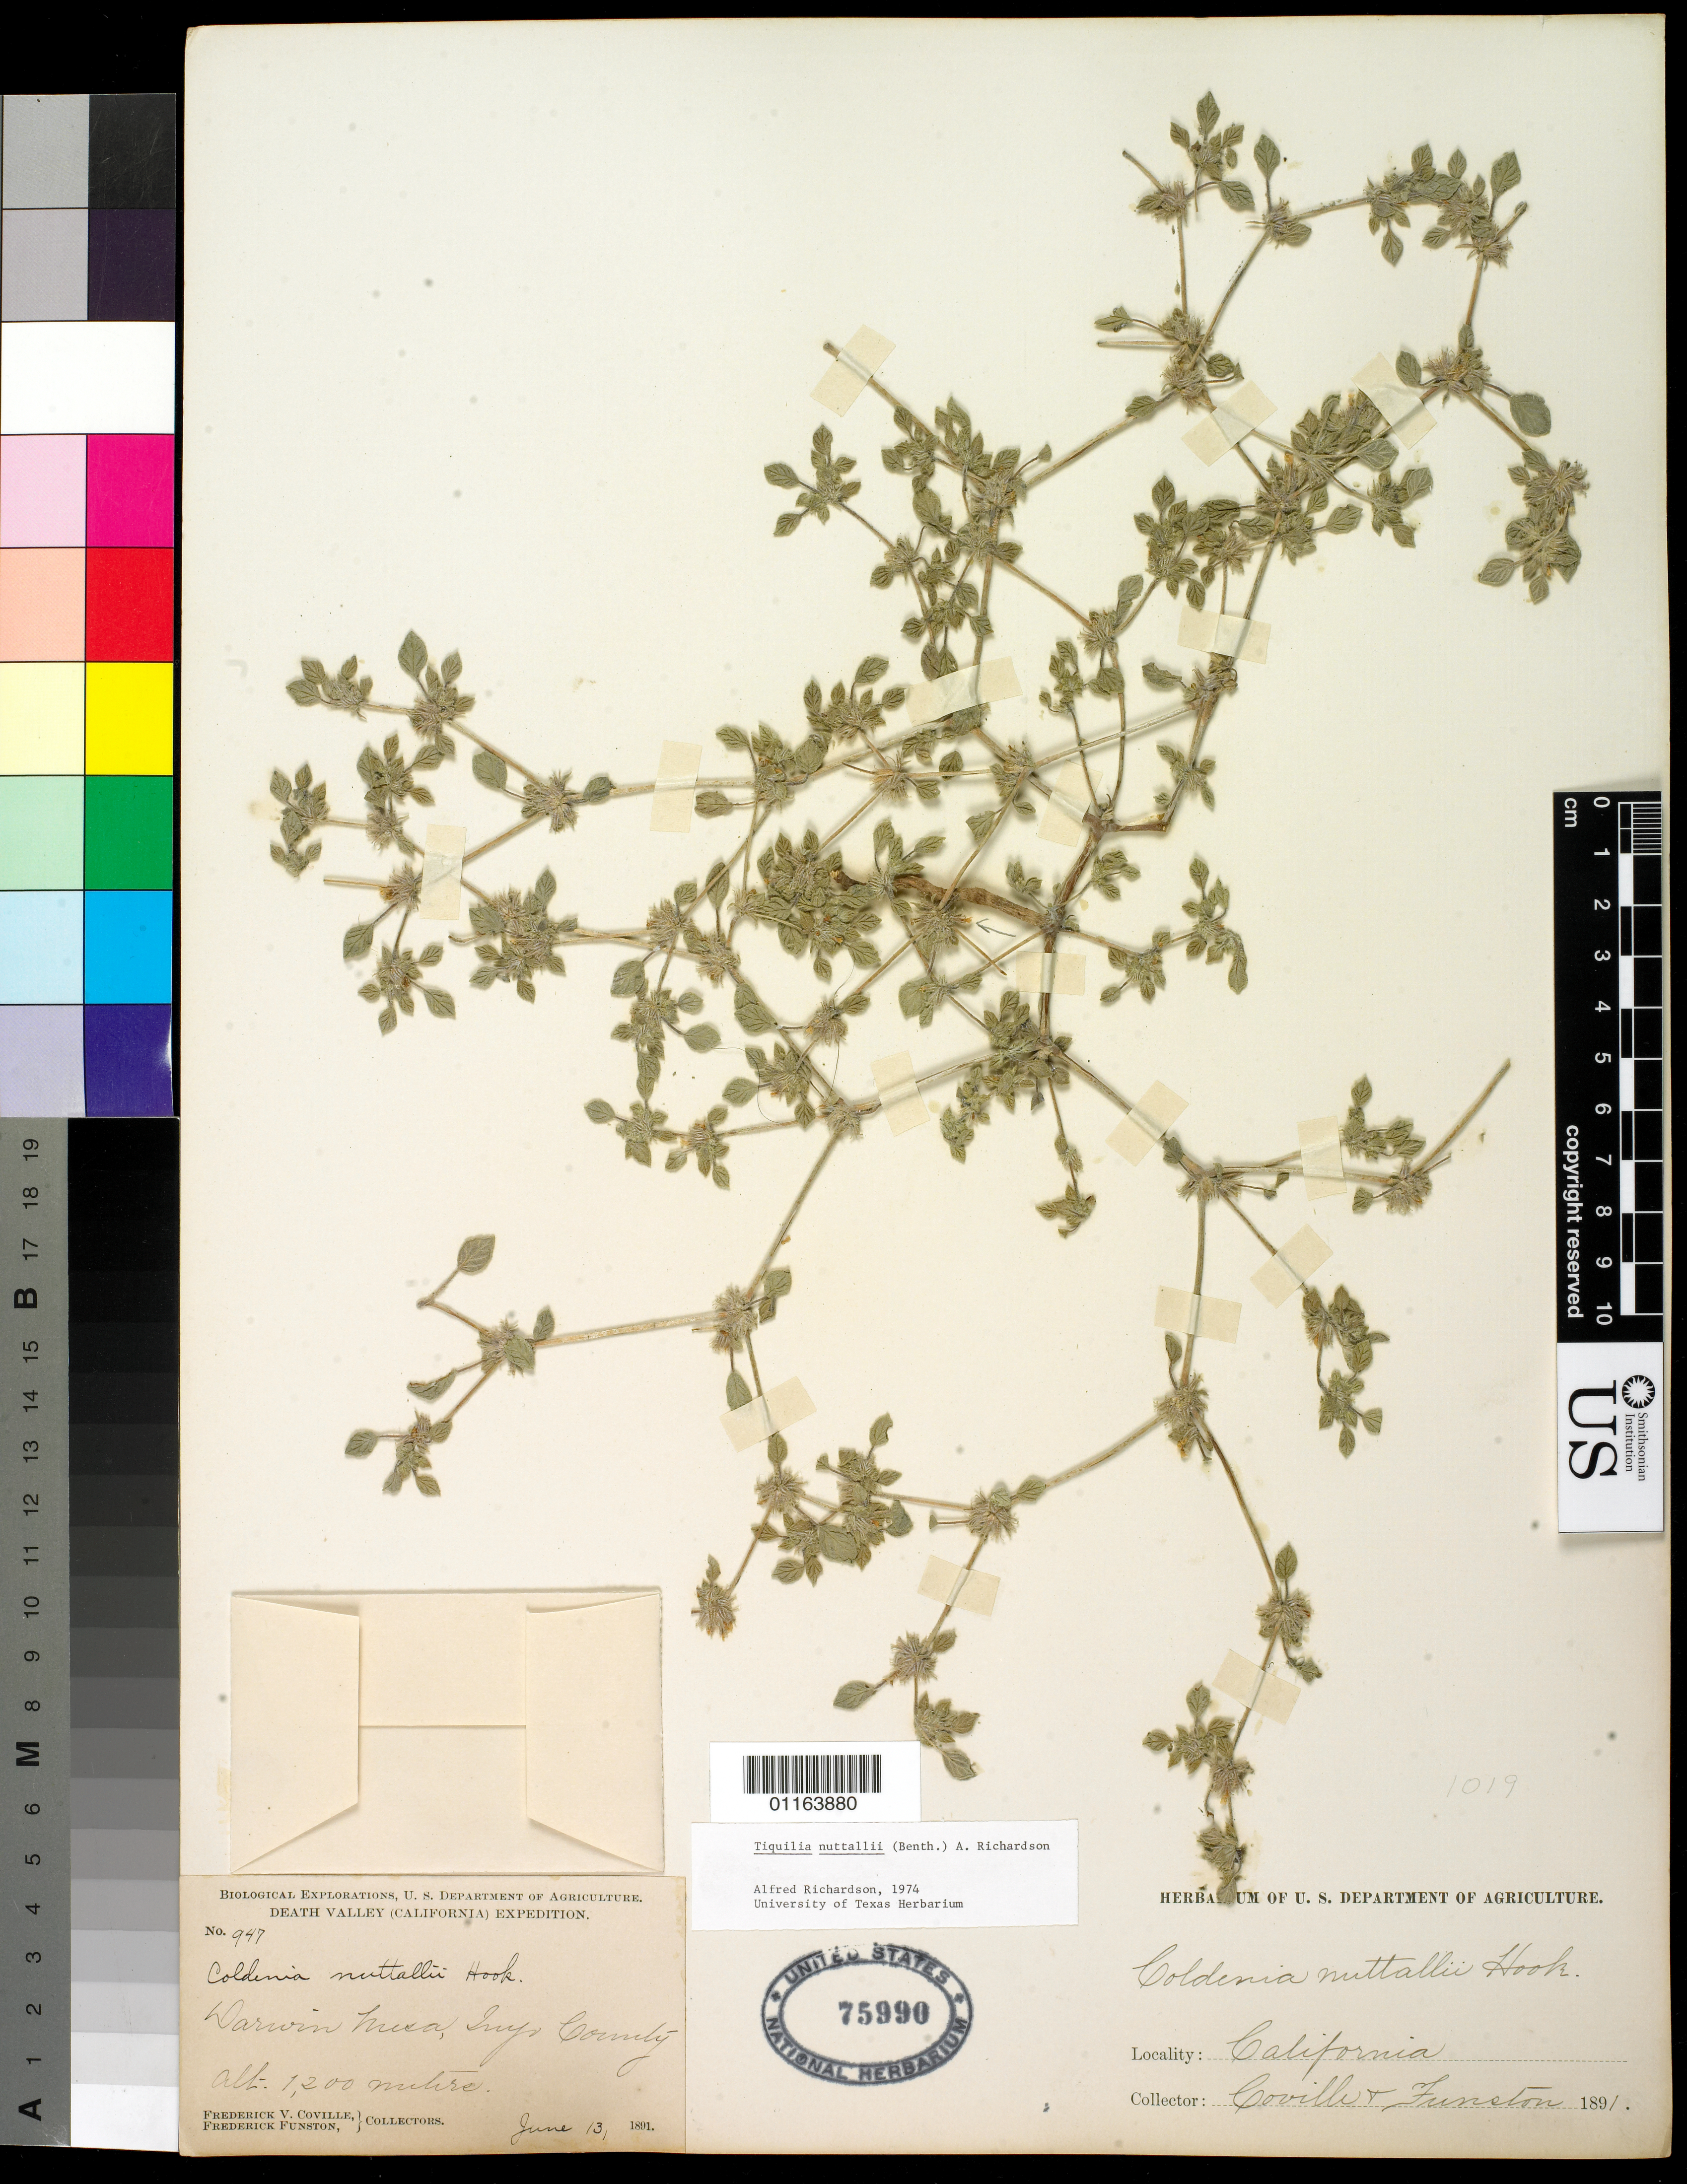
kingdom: Plantae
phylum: Tracheophyta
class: Magnoliopsida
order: Boraginales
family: Ehretiaceae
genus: Tiquilia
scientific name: Tiquilia nuttallii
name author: (Hook.) A.T. Richardson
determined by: Richardson, A.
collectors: F. V. Coville & F. Funston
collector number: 947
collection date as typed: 13 Jun 1891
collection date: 1891-06-13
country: United States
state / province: California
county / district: Inyo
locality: Darwin Mesa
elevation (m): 1200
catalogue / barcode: US 75990